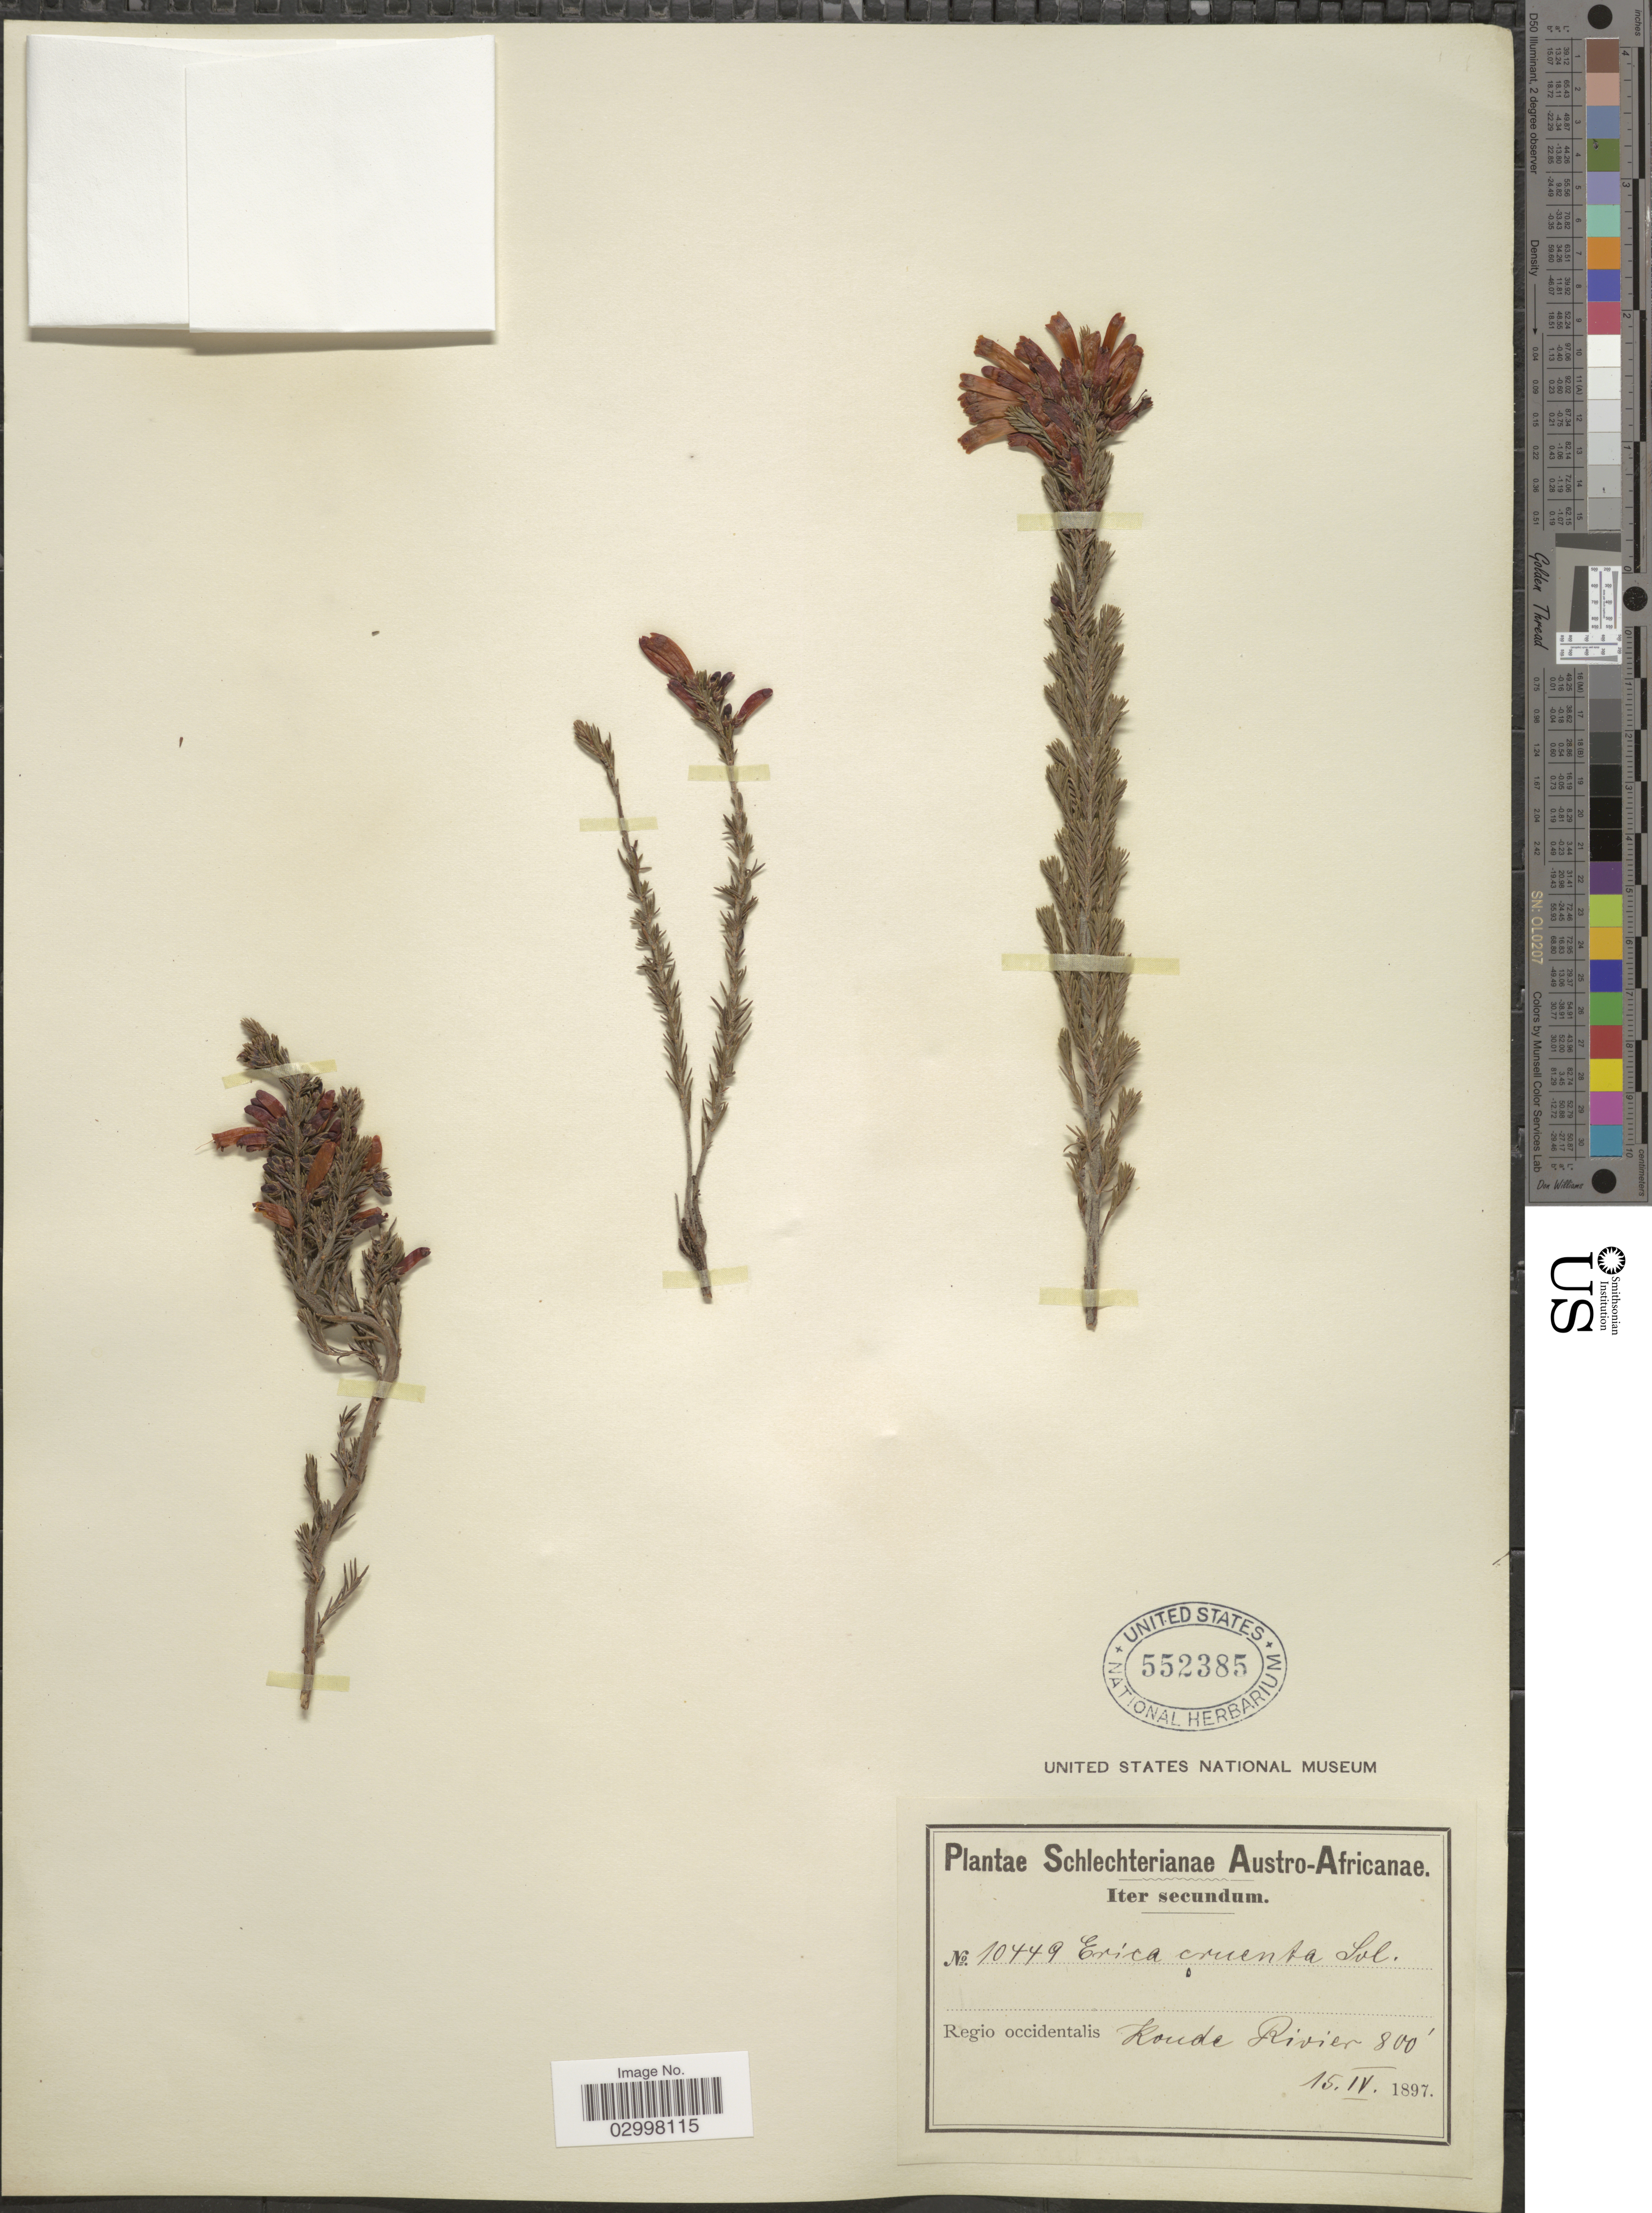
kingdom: Plantae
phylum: Tracheophyta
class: Magnoliopsida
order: Ericales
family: Ericaceae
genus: Erica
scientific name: Erica cruenta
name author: Sol.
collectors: Schlechter, --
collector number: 10449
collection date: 1897-04-15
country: South Africa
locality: Austro-Africanae. Regio occidentalis Koude Rivier.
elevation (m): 244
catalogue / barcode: US 552385